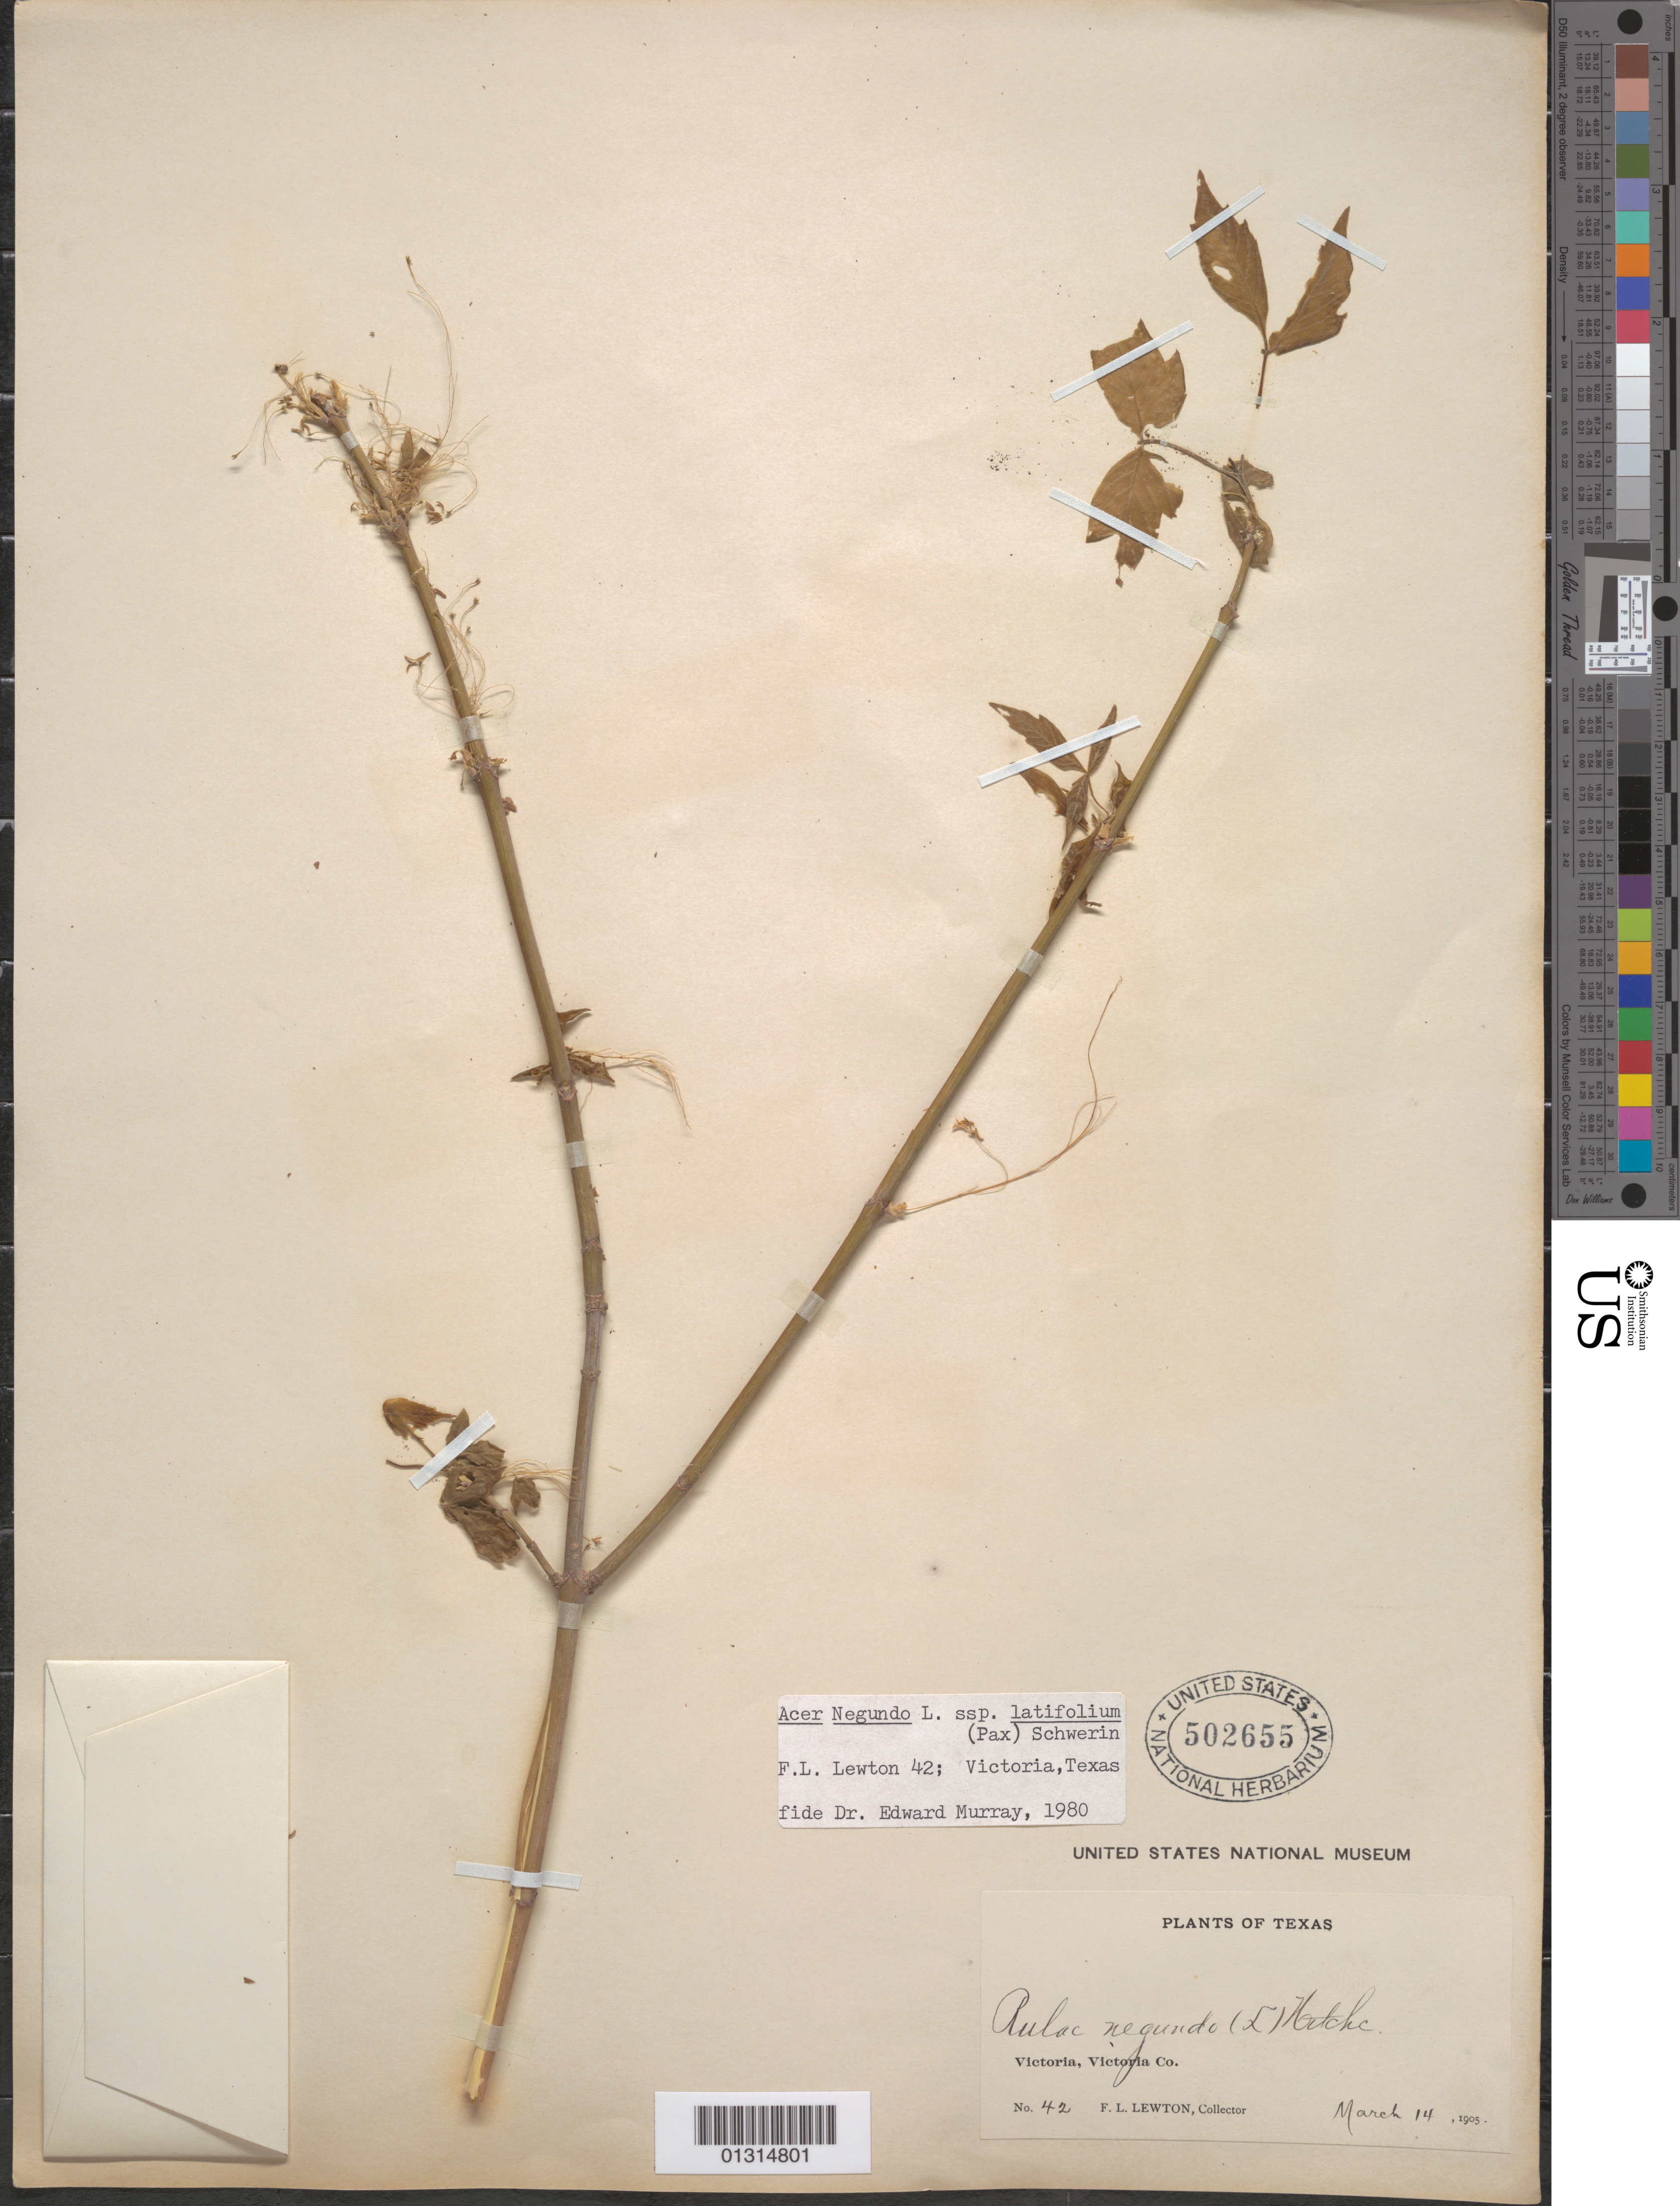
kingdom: Plantae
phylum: Tracheophyta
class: Magnoliopsida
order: Sapindales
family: Sapindaceae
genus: Acer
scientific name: Acer negundo subsp. latifolium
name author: (Pax) Schwer.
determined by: Murray, Edward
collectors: F. L. Lewton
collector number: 42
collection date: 1905-03-14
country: United States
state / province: Texas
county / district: Victoria County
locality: Victoria County, Victoria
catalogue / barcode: US 502655